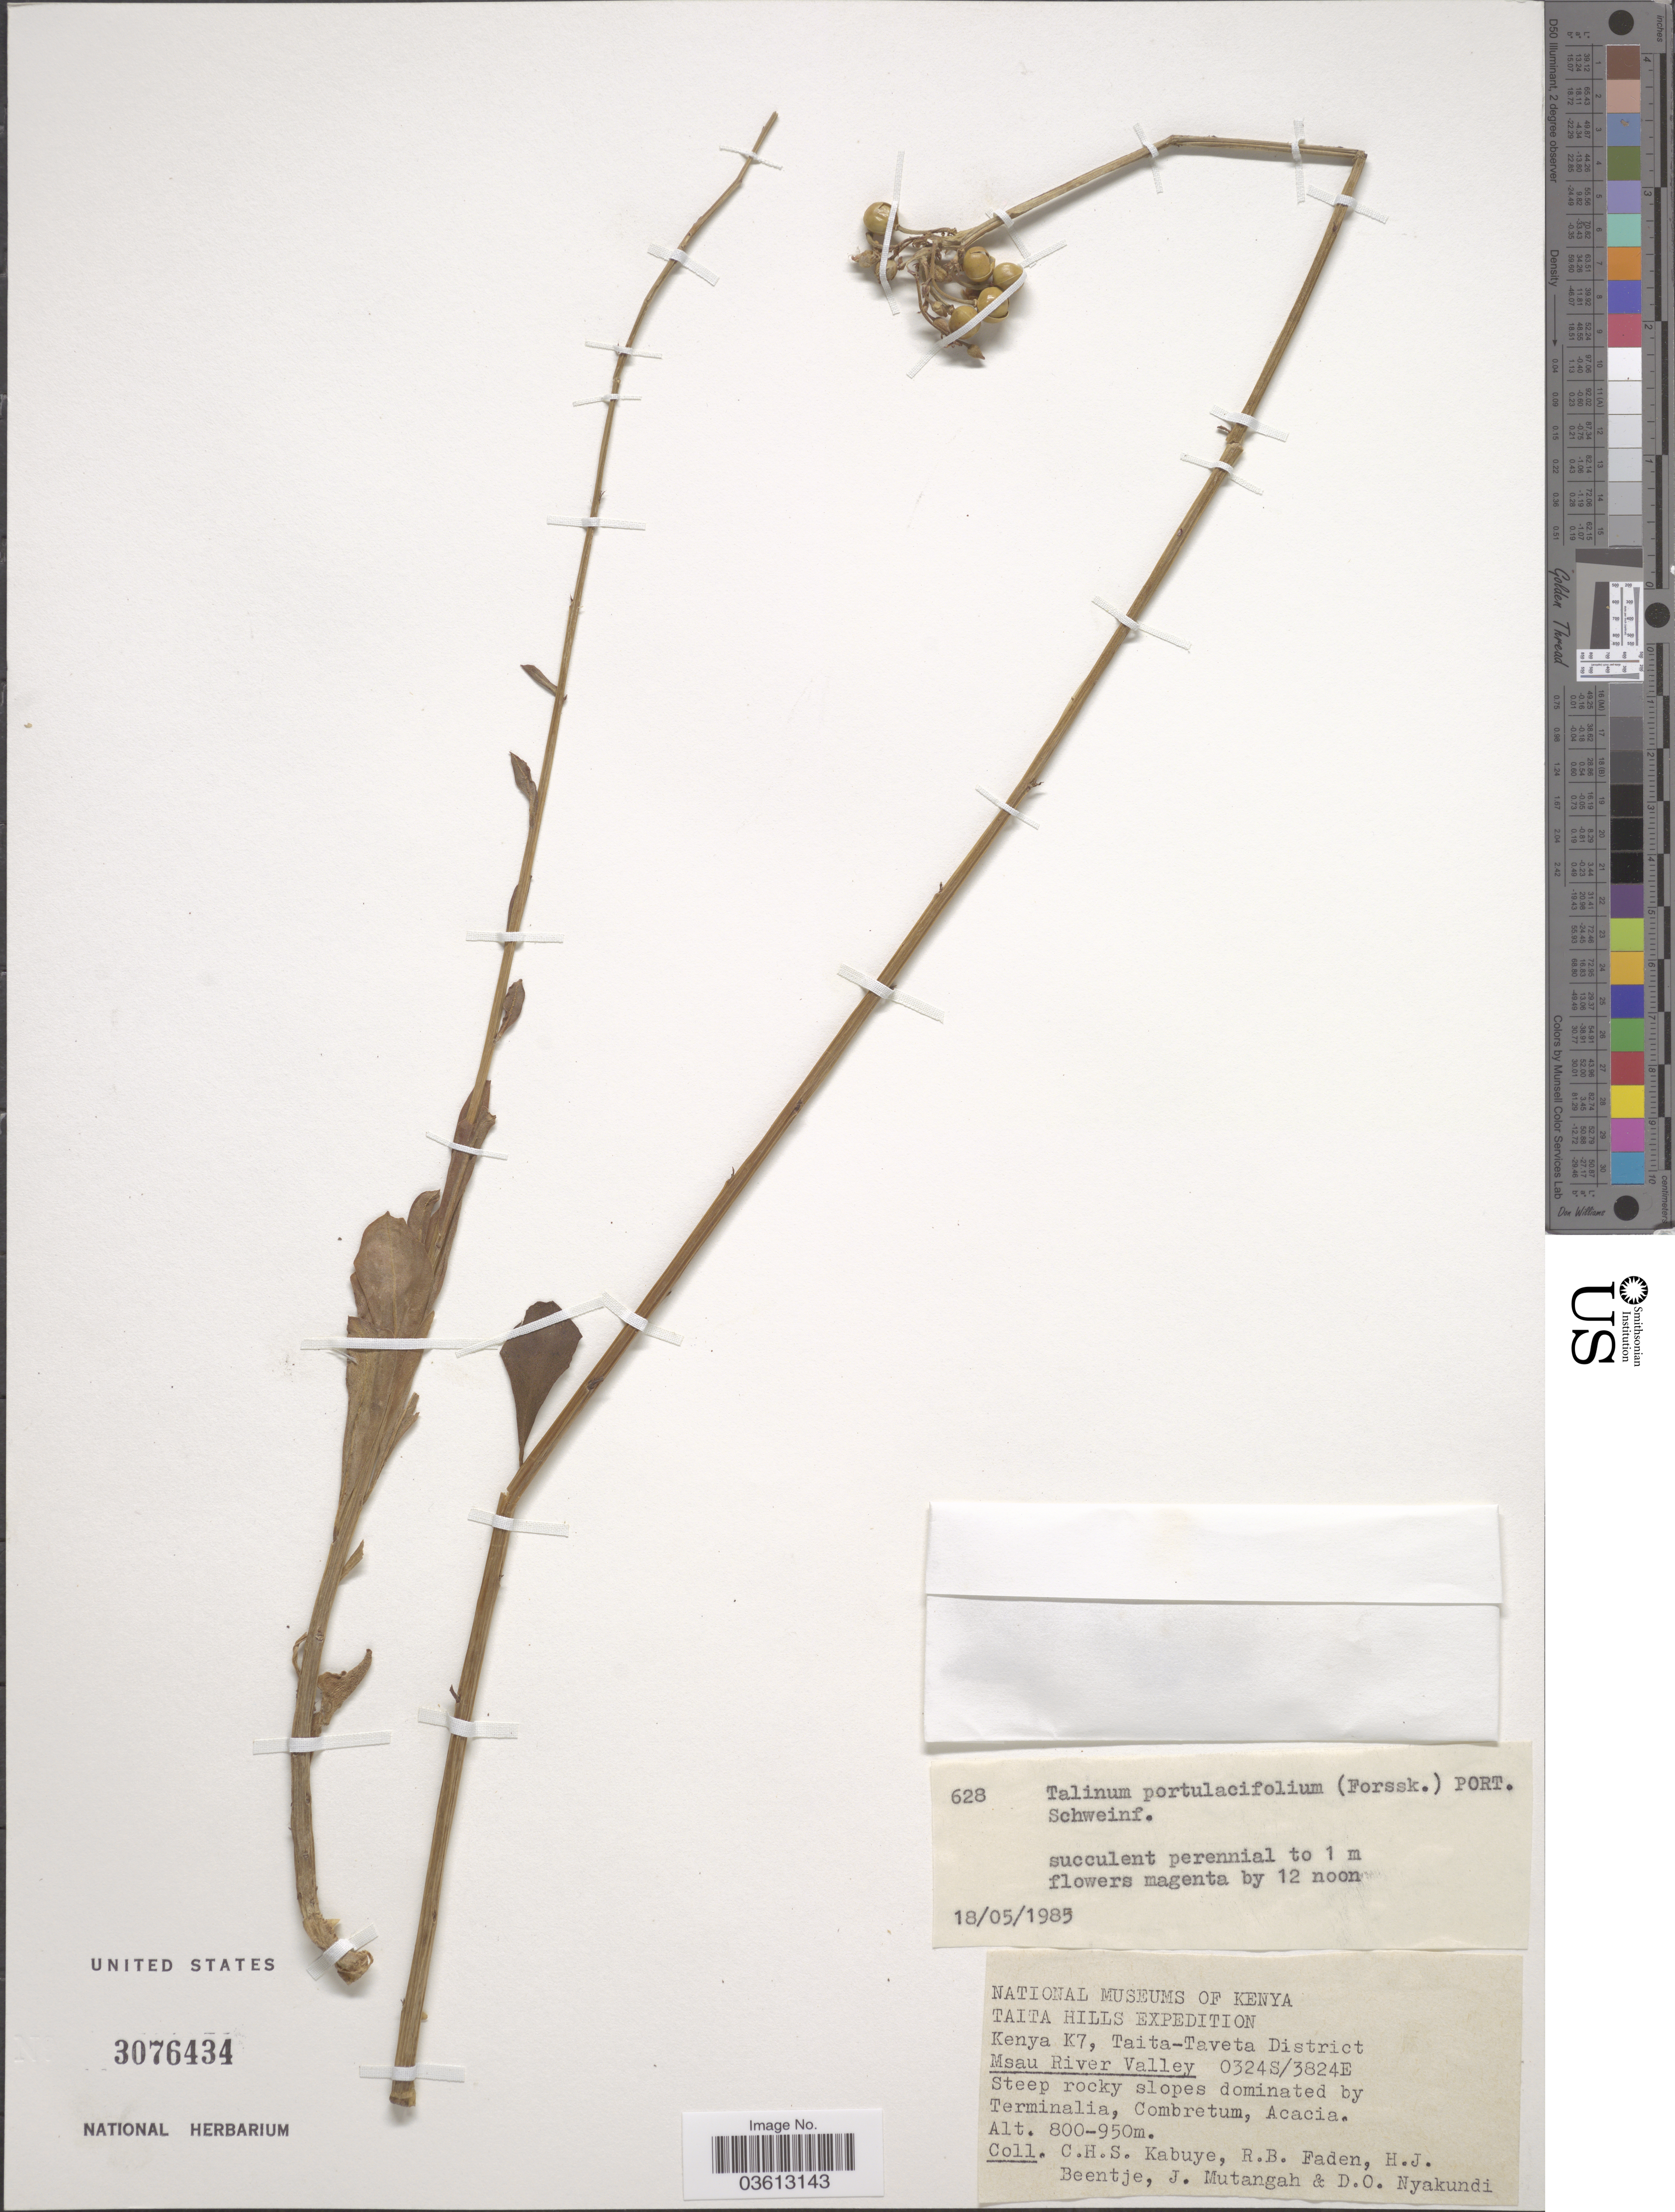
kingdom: Plantae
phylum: Tracheophyta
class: Magnoliopsida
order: Caryophyllales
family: Talinaceae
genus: Talinum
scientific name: Talinum portulacifolium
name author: (Forssk.) Asch. ex Schweinf.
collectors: C. Kabuye, R. B. Faden, H. J. Beentje, J. Mutangah & D. Nyakundi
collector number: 628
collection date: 1985-05-18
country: Kenya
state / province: Taita Taveta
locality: K7, Taita-Taveta District, Msau River Valley.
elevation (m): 800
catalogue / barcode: US 3076434